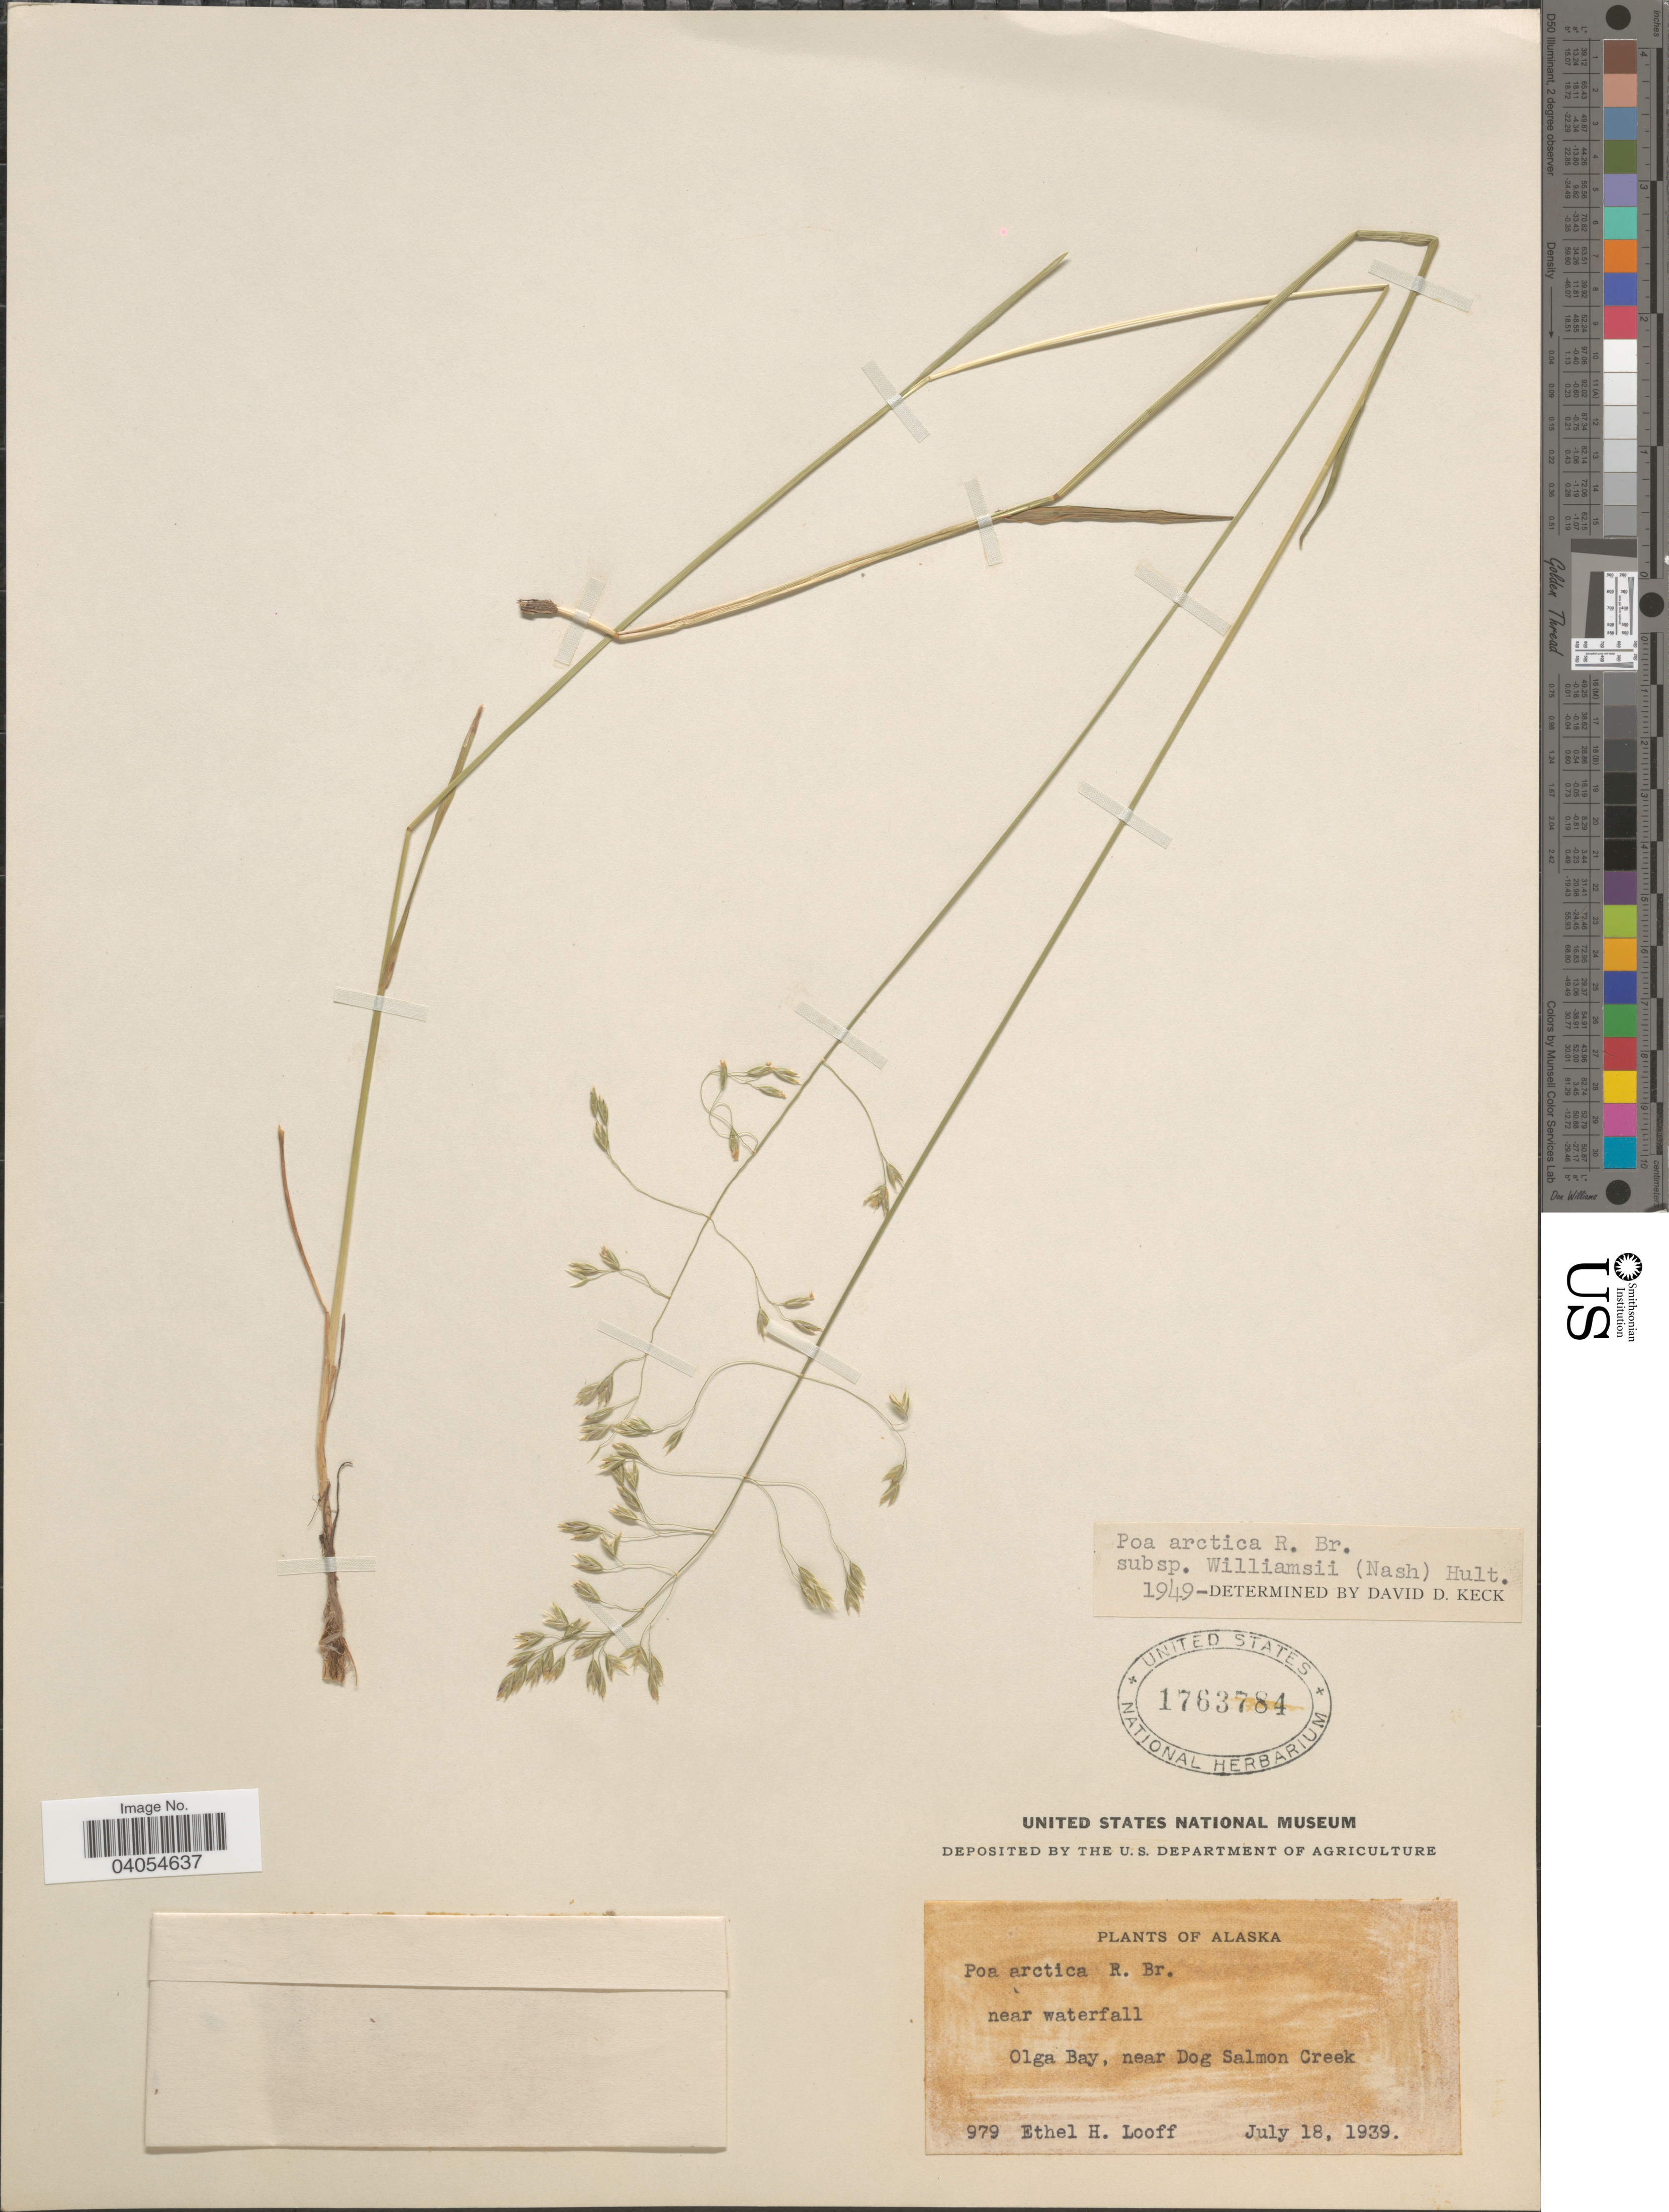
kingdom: Plantae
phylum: Tracheophyta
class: Liliopsida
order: Poales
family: Poaceae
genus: Poa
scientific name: Poa arctica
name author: R. Br.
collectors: E. Looff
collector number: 979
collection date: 1939-07-18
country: United States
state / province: Alaska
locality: Near waterfall. Olga Bay, near Dog Salmon Creek.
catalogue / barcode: US 1763784